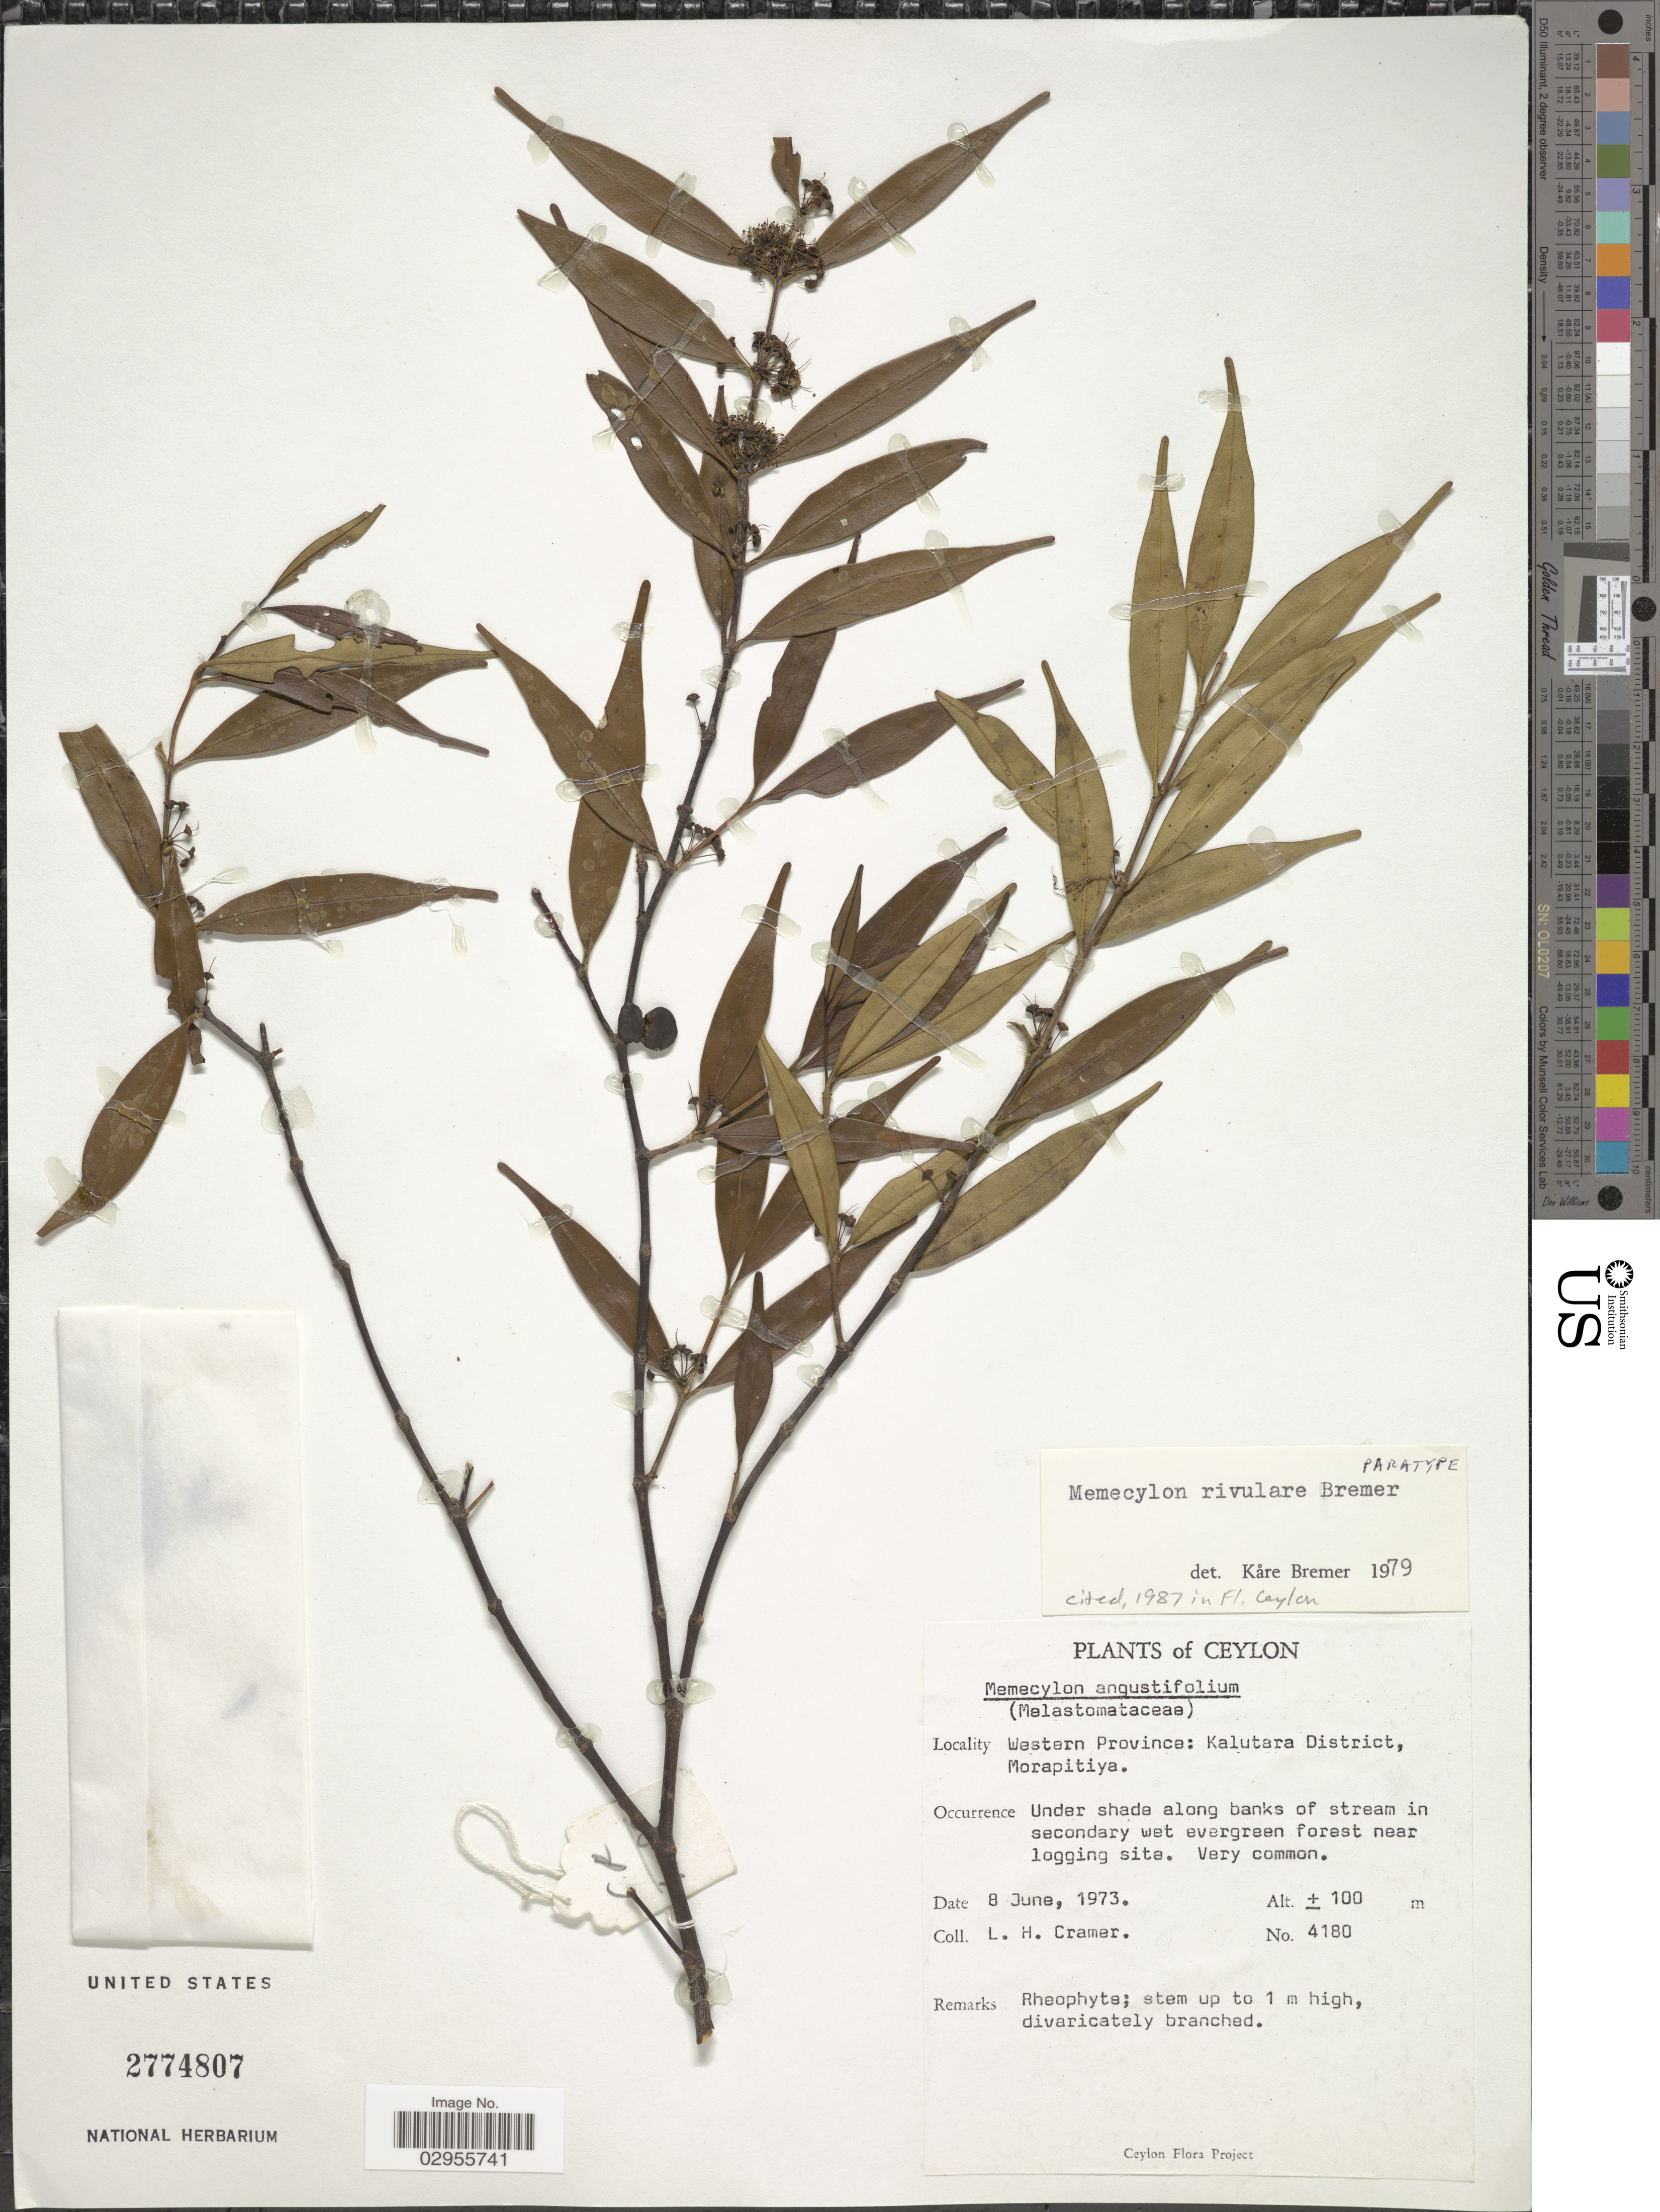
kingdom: Plantae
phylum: Tracheophyta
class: Magnoliopsida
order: Myrtales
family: Melastomataceae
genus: Memecylon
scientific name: Memecylon rivulare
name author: K. Bremer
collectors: L. H. Cramer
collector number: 4180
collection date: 1973-06-08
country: Sri Lanka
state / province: Western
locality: Ceylon. Kalutara District, Morapitiya.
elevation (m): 100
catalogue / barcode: US 2774807